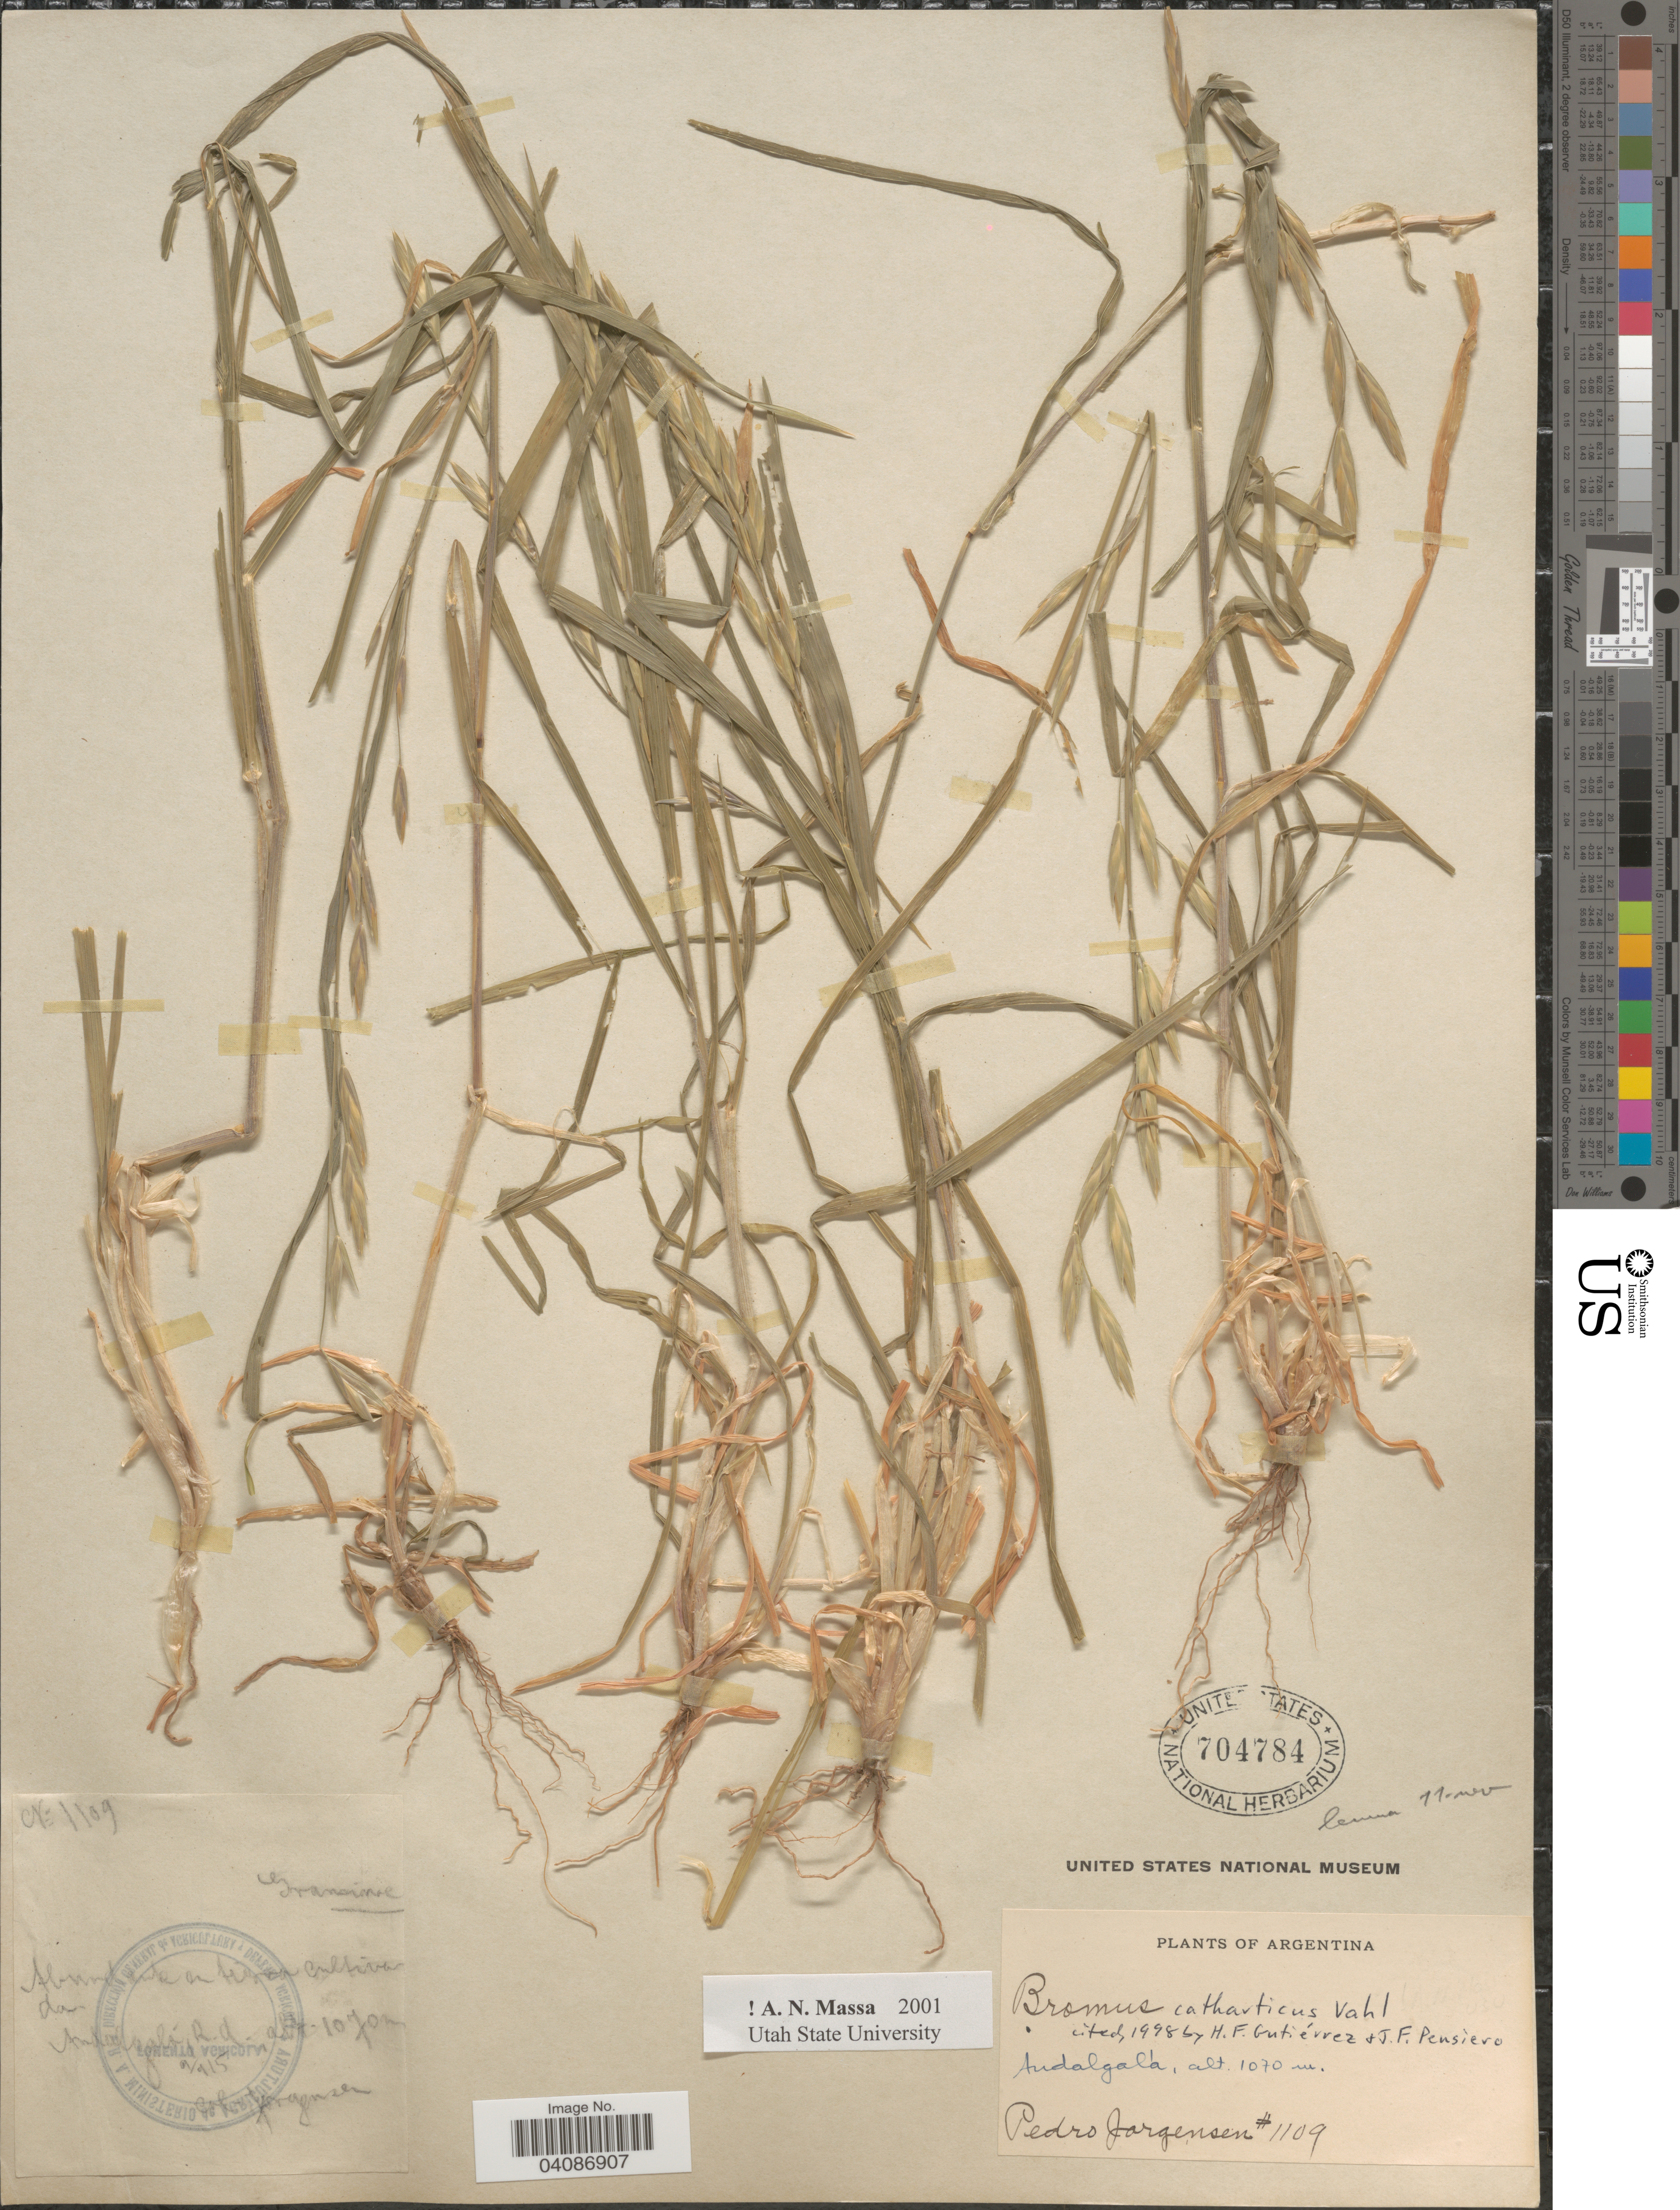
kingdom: Plantae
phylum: Tracheophyta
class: Liliopsida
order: Poales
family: Poaceae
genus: Bromus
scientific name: Bromus catharticus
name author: Vahl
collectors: P. Jörgensen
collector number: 1109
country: Argentina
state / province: Catamarca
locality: Andalgala.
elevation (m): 1070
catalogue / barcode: US 704784